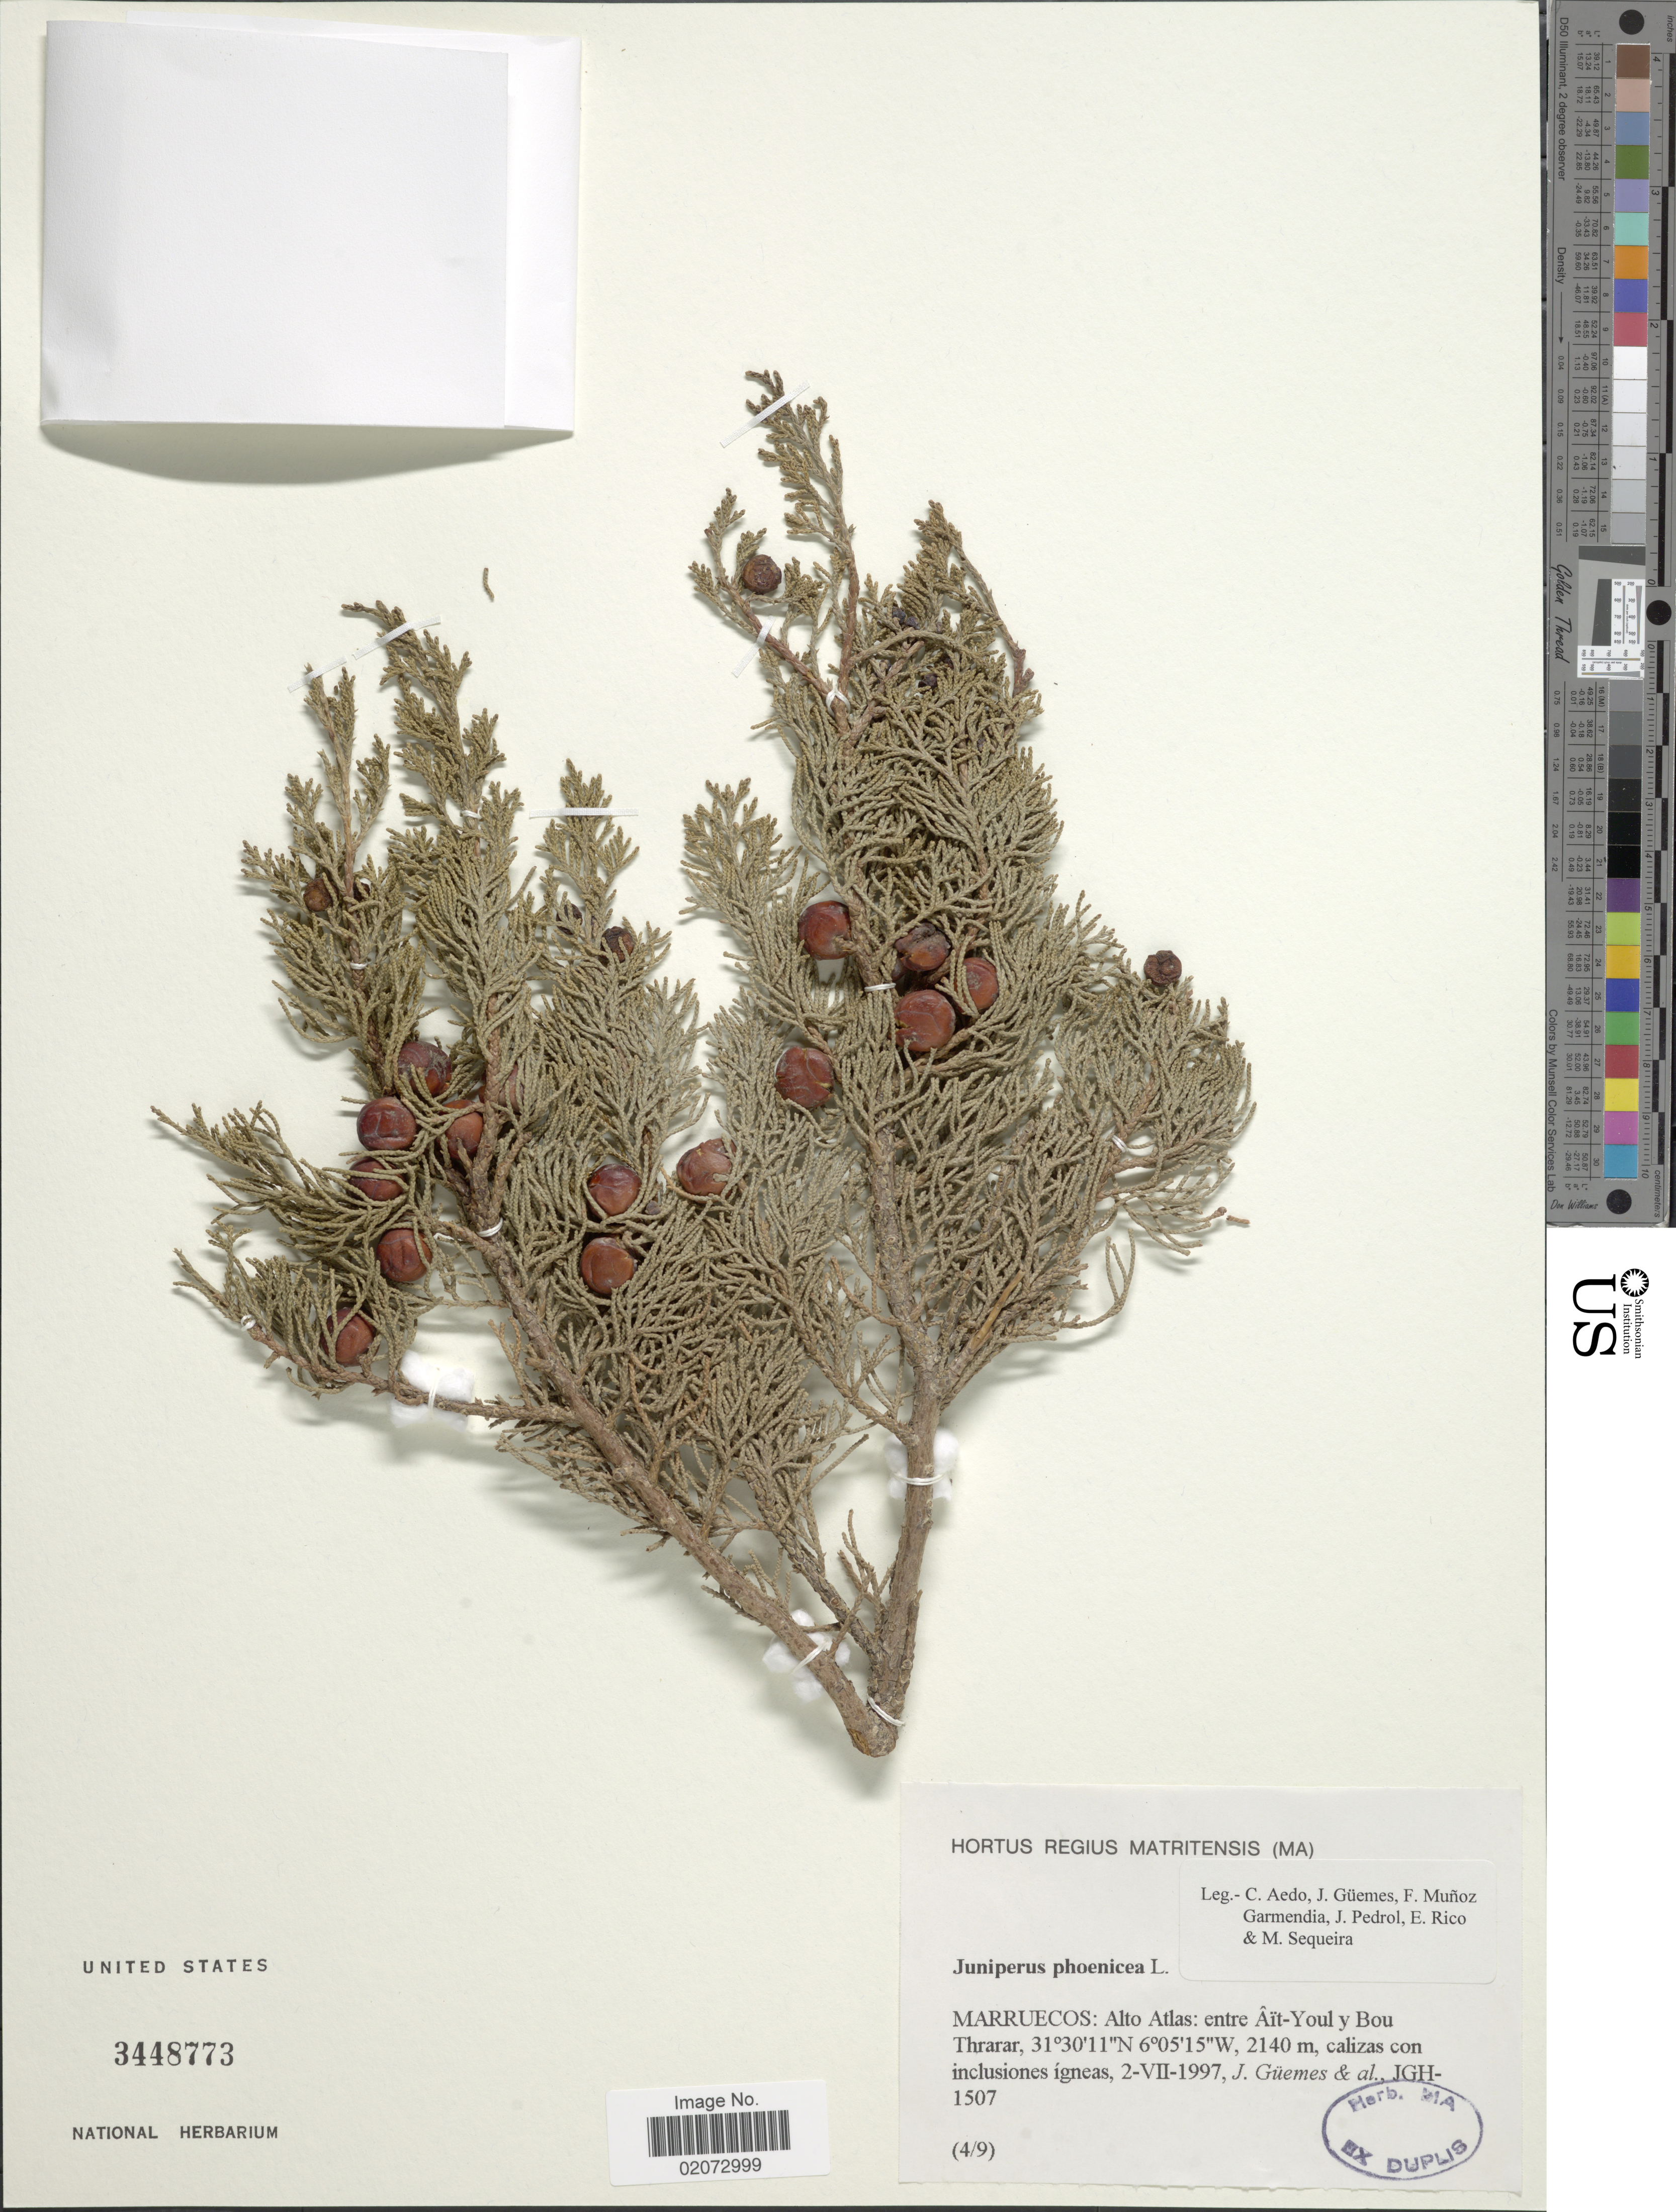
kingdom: Plantae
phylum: Tracheophyta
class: Pinopsida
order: Pinales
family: Cupressaceae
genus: Juniperus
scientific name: Juniperus phoenicea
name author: L.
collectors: C. Aedo, J. Güemes, M. Garmendia, J. Pedrol & et al.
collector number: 4/9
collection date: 1997-07-02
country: Morocco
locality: Marruecos: Alto Atlas: entre Ait-Youl y Bou Thrarar, calizas con inclusiones igneas.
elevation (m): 2140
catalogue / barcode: US 3448773